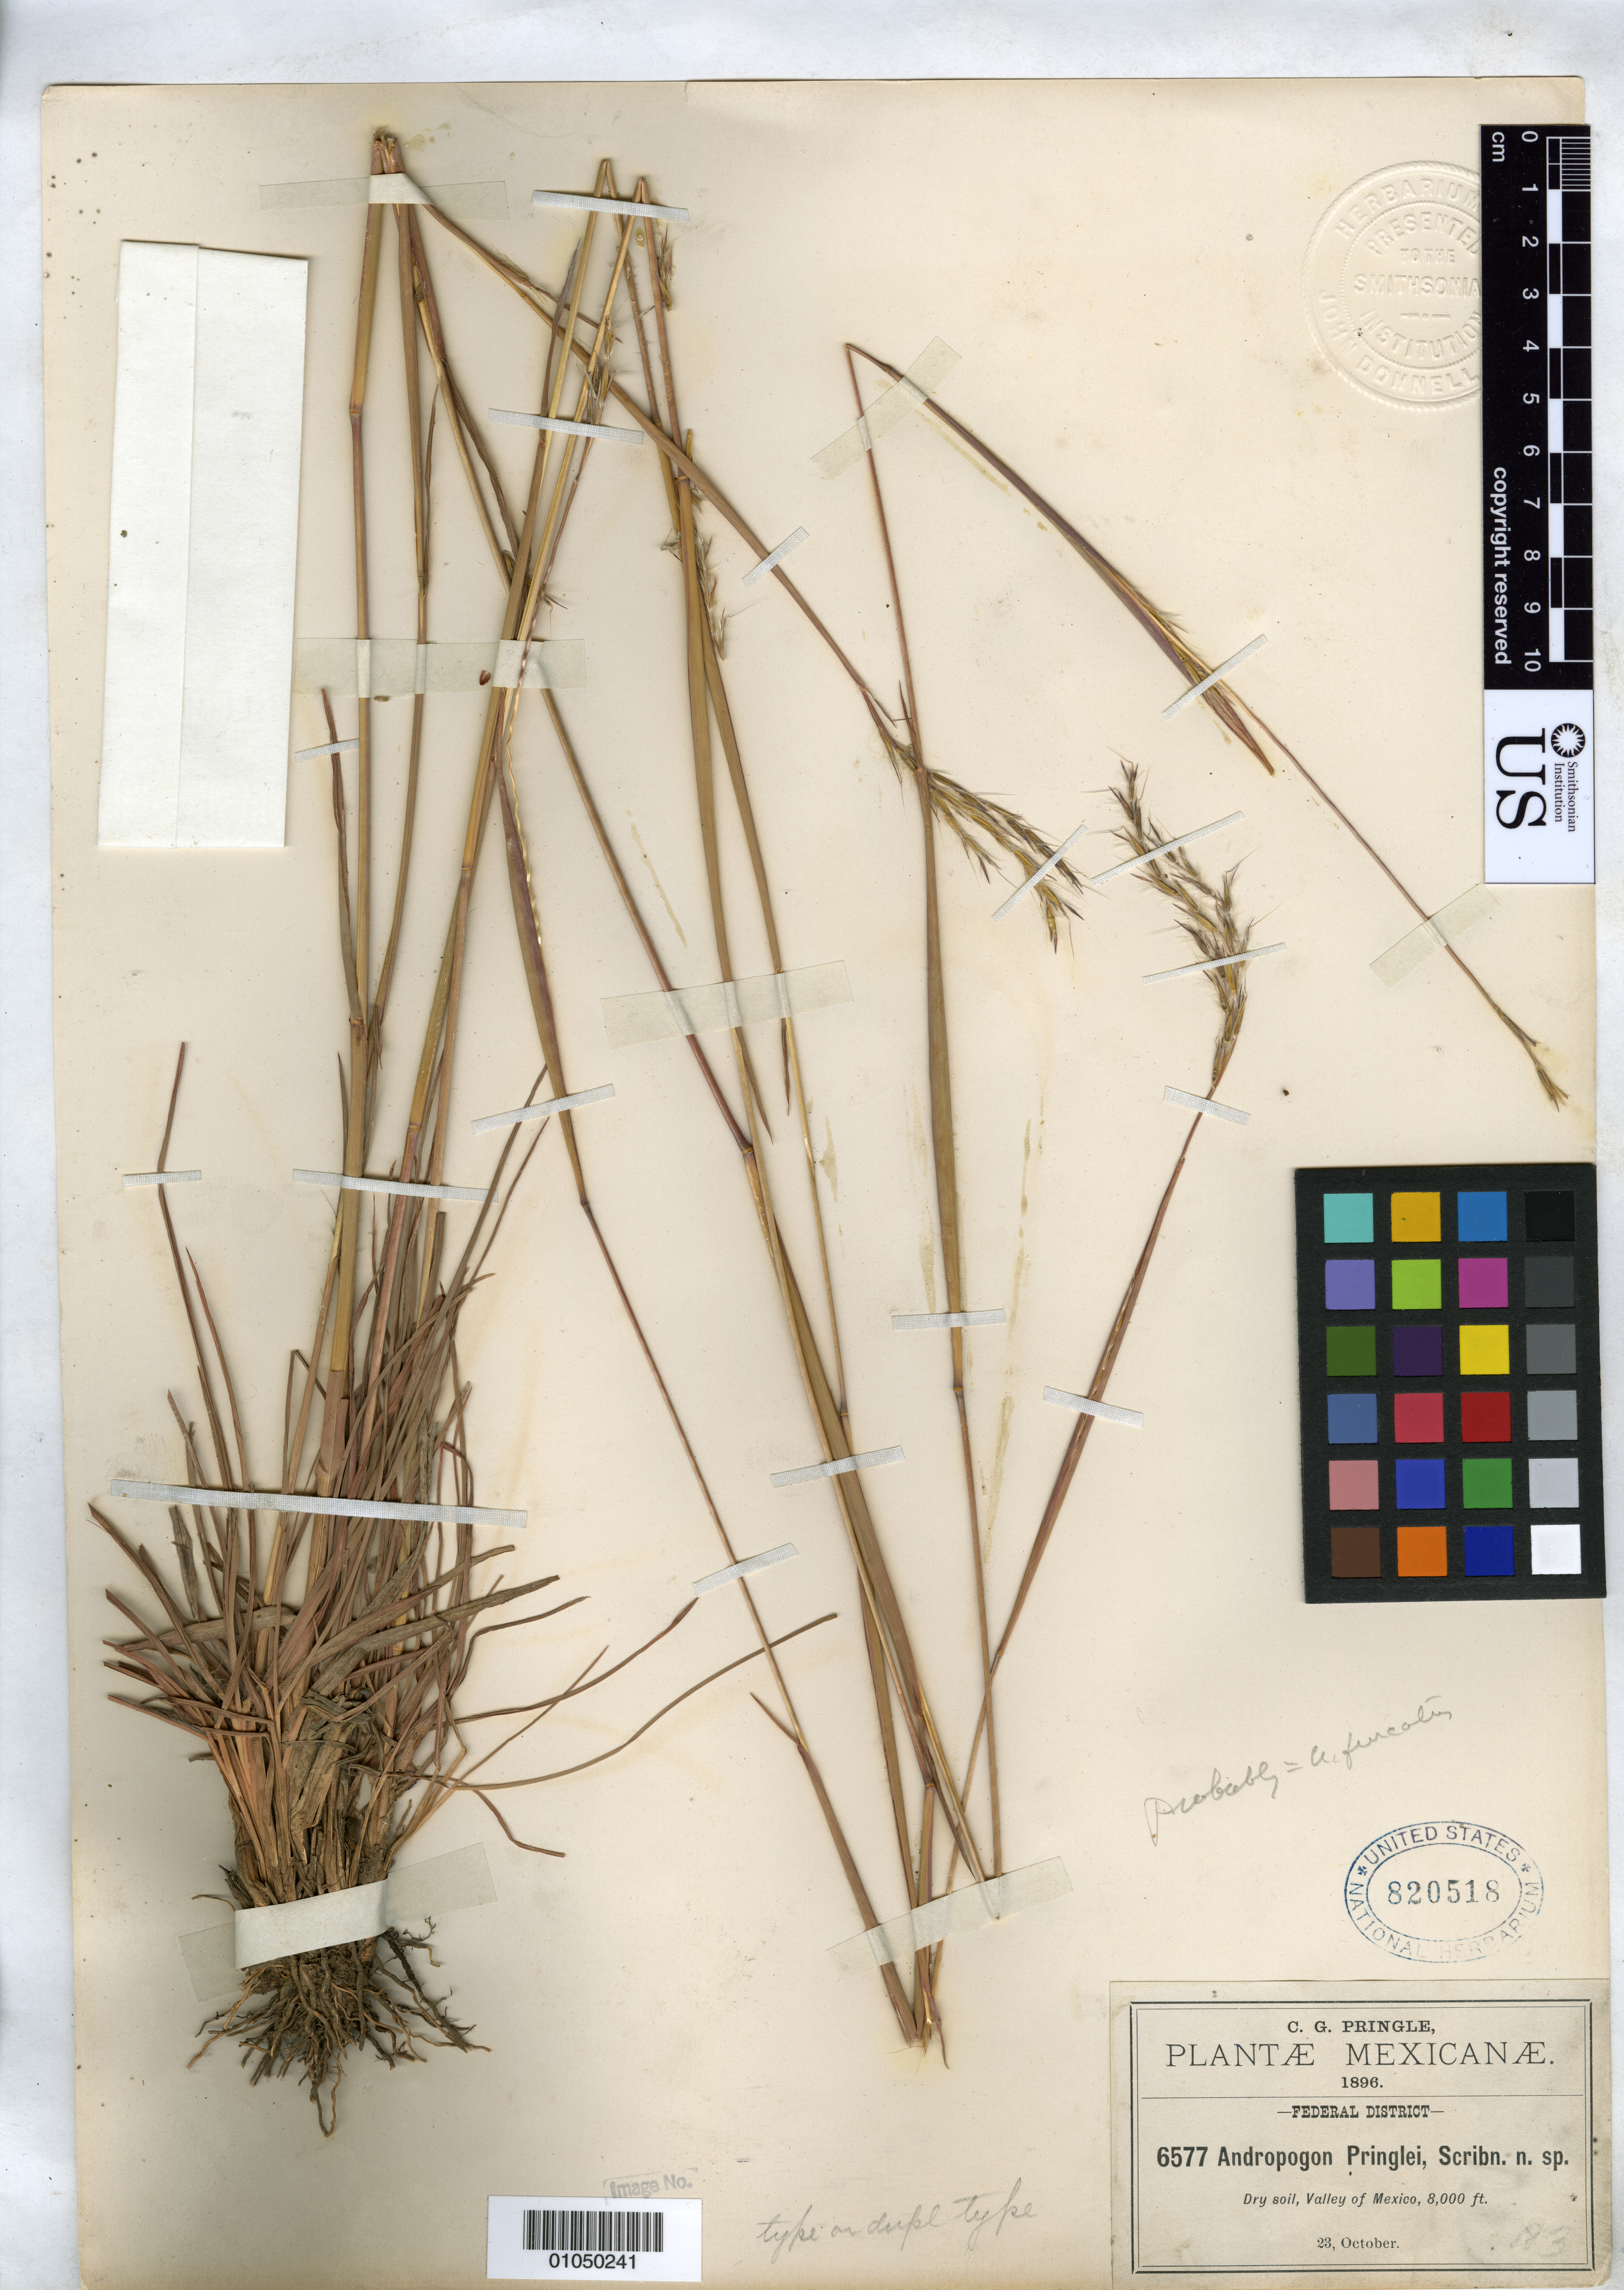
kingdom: Plantae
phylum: Tracheophyta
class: Liliopsida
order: Poales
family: Poaceae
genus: Andropogon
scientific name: Andropogon pringlei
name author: Scribn. & Merr.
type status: Isotype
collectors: C. G. Pringle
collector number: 6577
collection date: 1896-10-23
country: Mexico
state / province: Distrito Federal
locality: Federal District. Valley of Mexico.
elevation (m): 2438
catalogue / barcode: US 820518